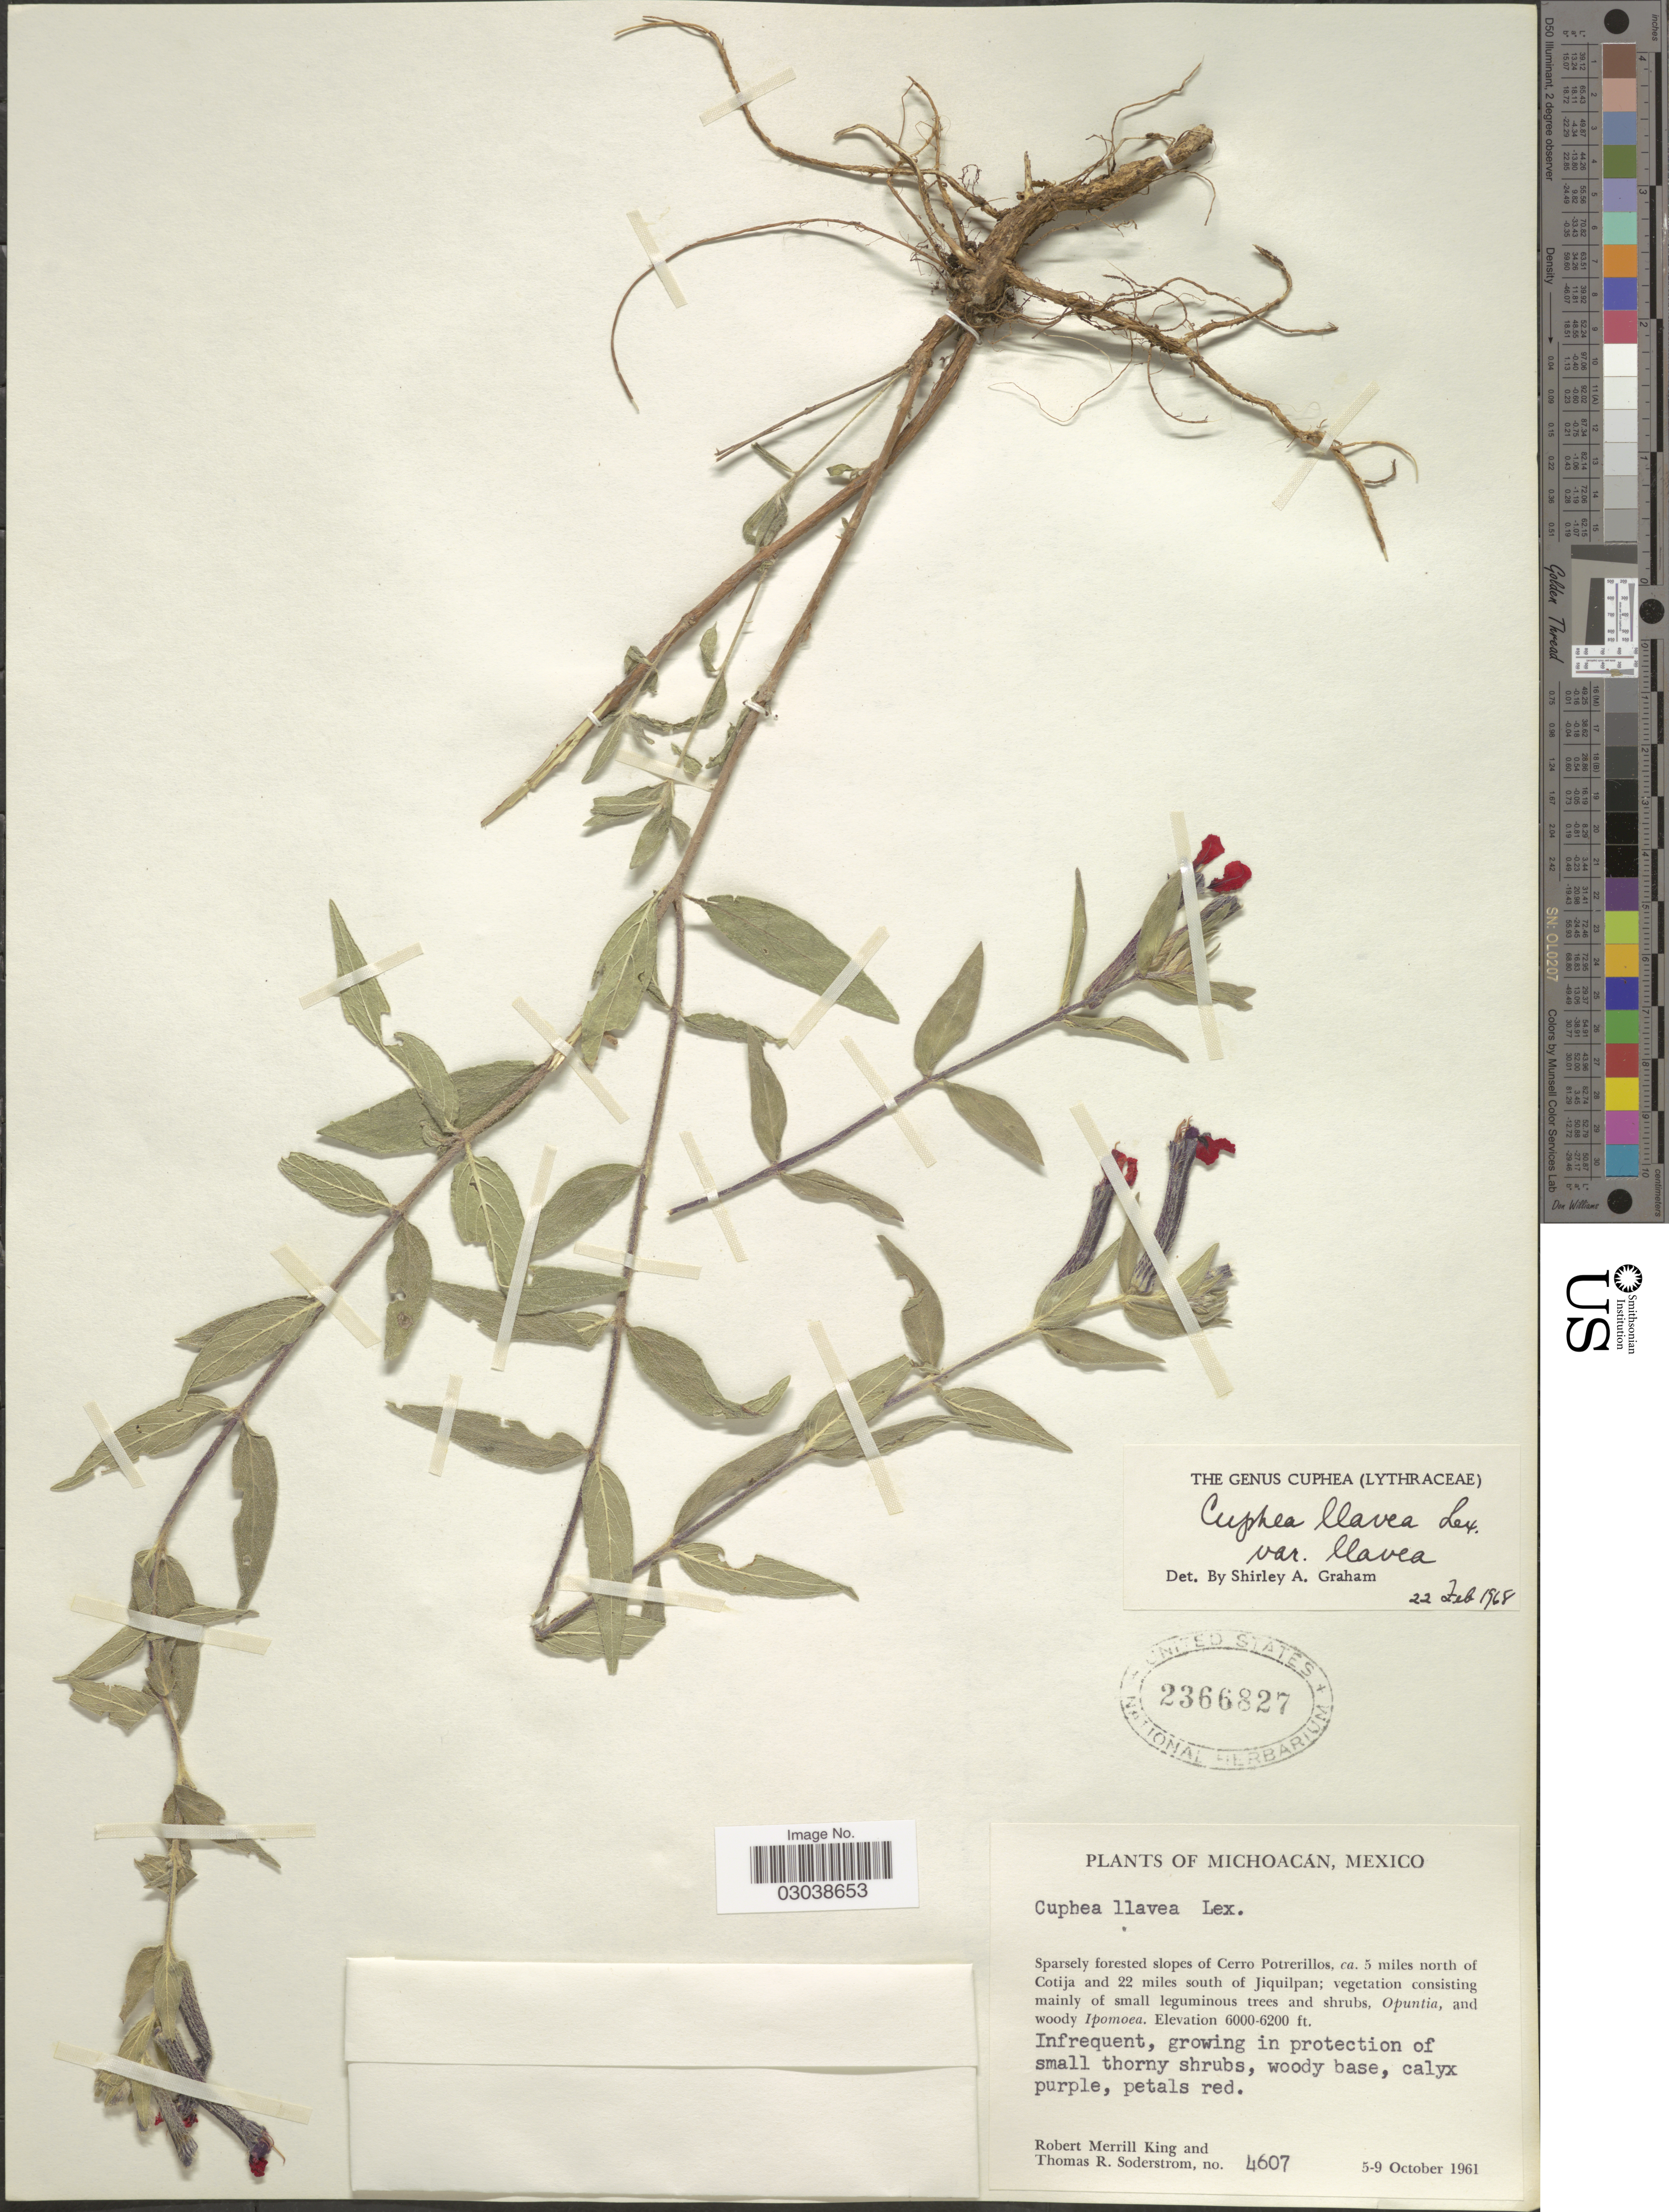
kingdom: Plantae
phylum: Tracheophyta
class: Magnoliopsida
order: Myrtales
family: Lythraceae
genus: Cuphea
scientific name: Cuphea llavea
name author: Lex.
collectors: R. M. King & T. R. Soderstrom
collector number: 4607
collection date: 1961-10-05/1961-10-09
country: Mexico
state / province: Michoacán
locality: Sparsely forested slopes of Cerro Potrerillos, ca. 5 miles north of Cotija and 22 miles south of Jiquilpan.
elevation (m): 1829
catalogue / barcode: US 2366827